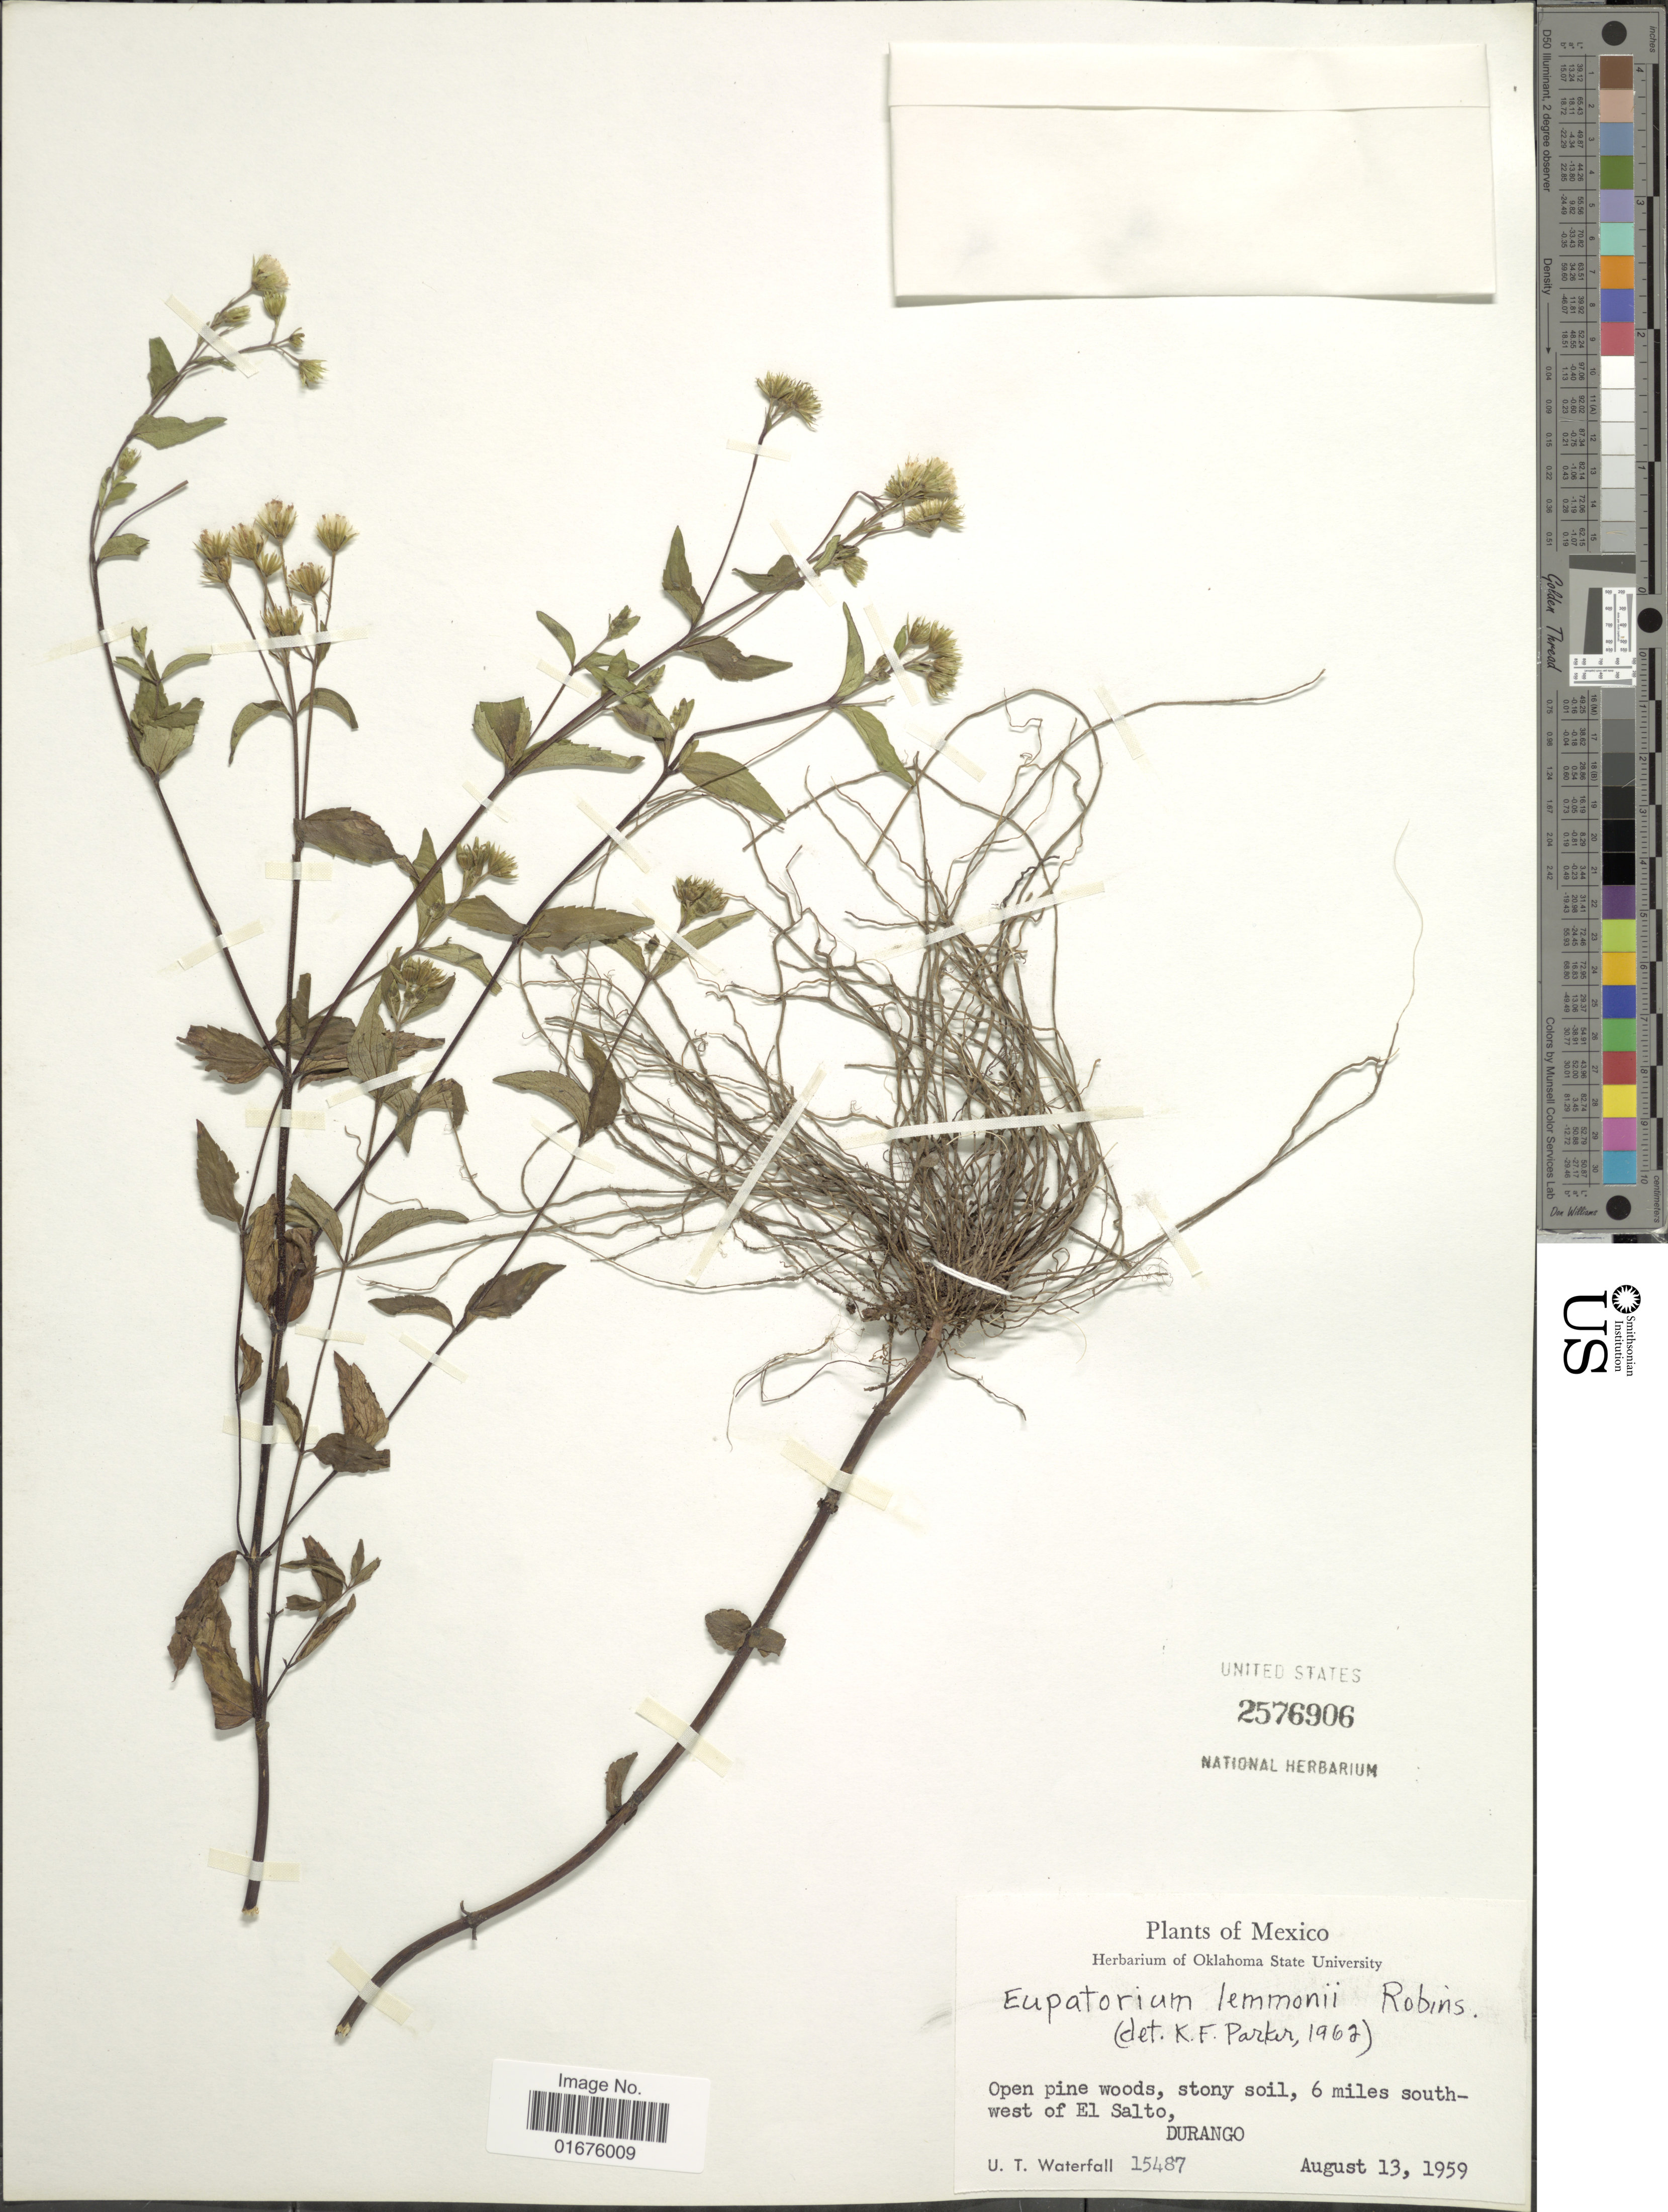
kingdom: Plantae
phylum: Tracheophyta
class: Magnoliopsida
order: Asterales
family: Asteraceae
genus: Ageratina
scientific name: Ageratina lemmonii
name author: (B.L. Rob.) R.M. King & H. Rob.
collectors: U. T. Waterfall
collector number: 15487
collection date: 1959-08-13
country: Mexico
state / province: Durango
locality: Open pine woods, stony soil, 6 mile south-west of El Salto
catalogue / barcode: US 2576906